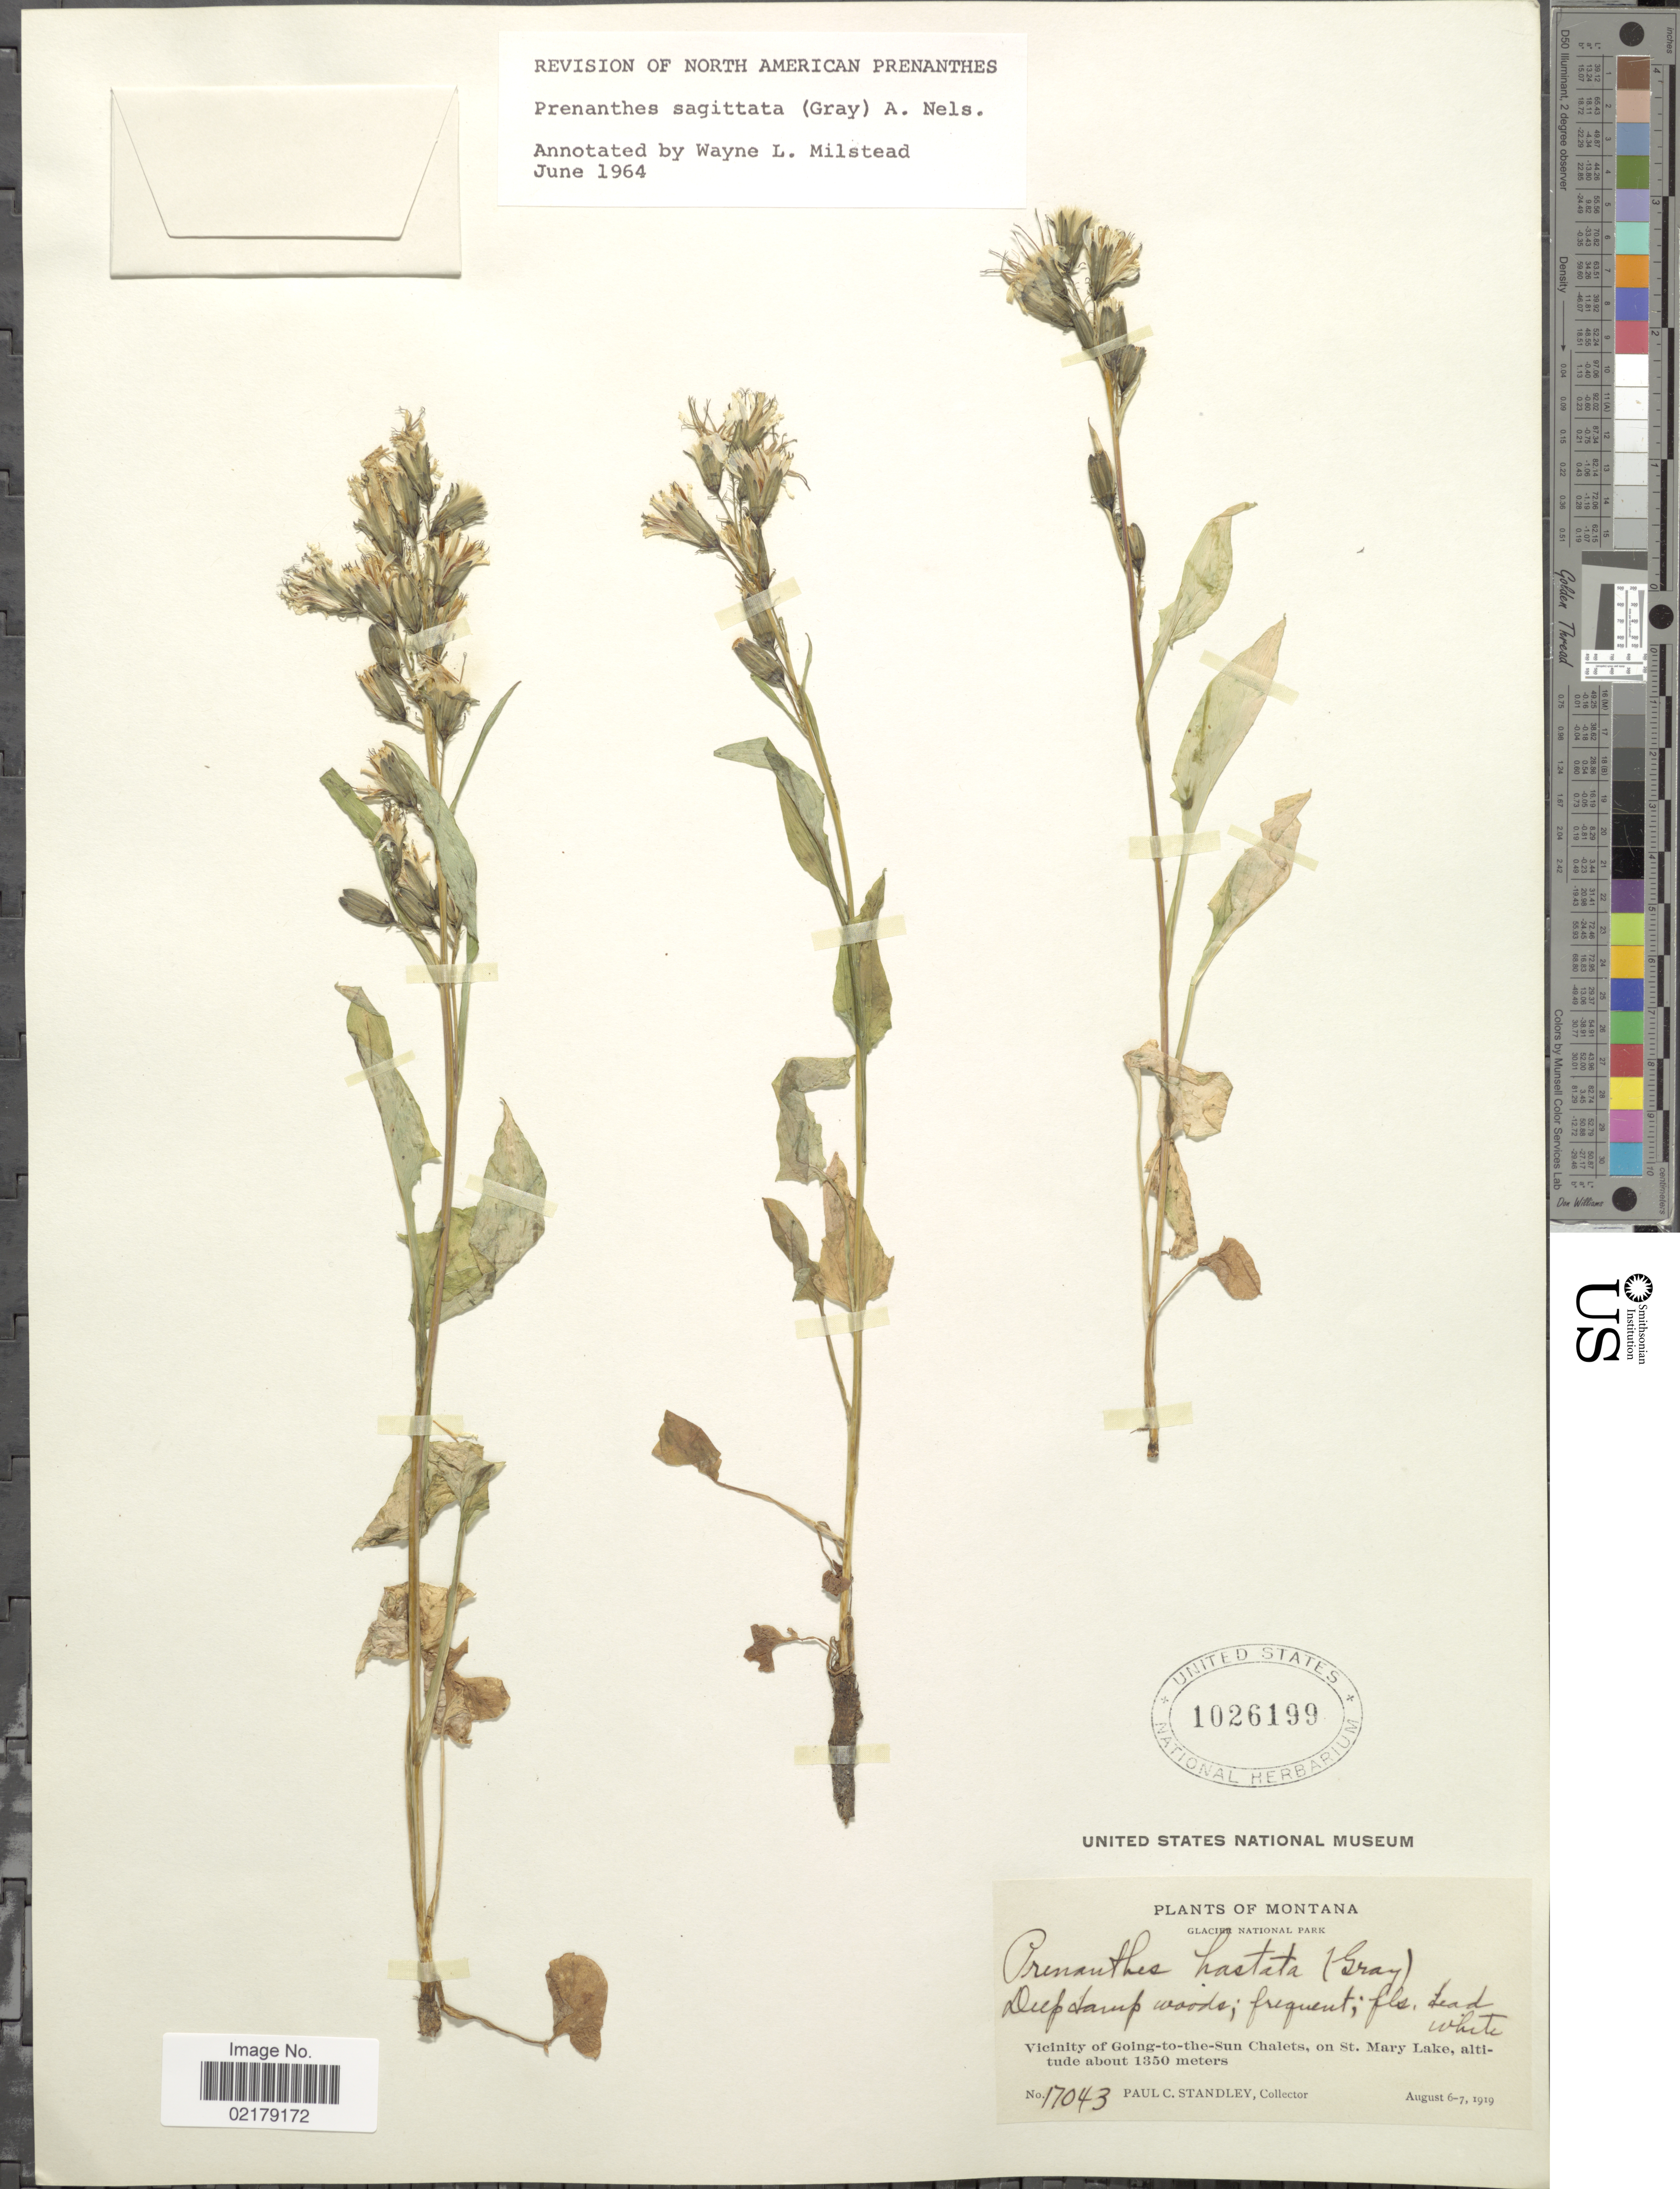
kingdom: Plantae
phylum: Tracheophyta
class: Magnoliopsida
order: Asterales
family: Asteraceae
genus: Nabalus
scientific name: Nabalus sagittatus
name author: (A. Gray) Rydb.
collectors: P. C. Standley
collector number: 17043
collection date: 1919-08-06/1919-08-07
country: United States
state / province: Montana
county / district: Glacier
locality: Glacier National Park, Deep damp woods; Vicinity of Going-to-the-Sun Chalets, on St. Mary Lake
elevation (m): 1350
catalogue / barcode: US 1026199